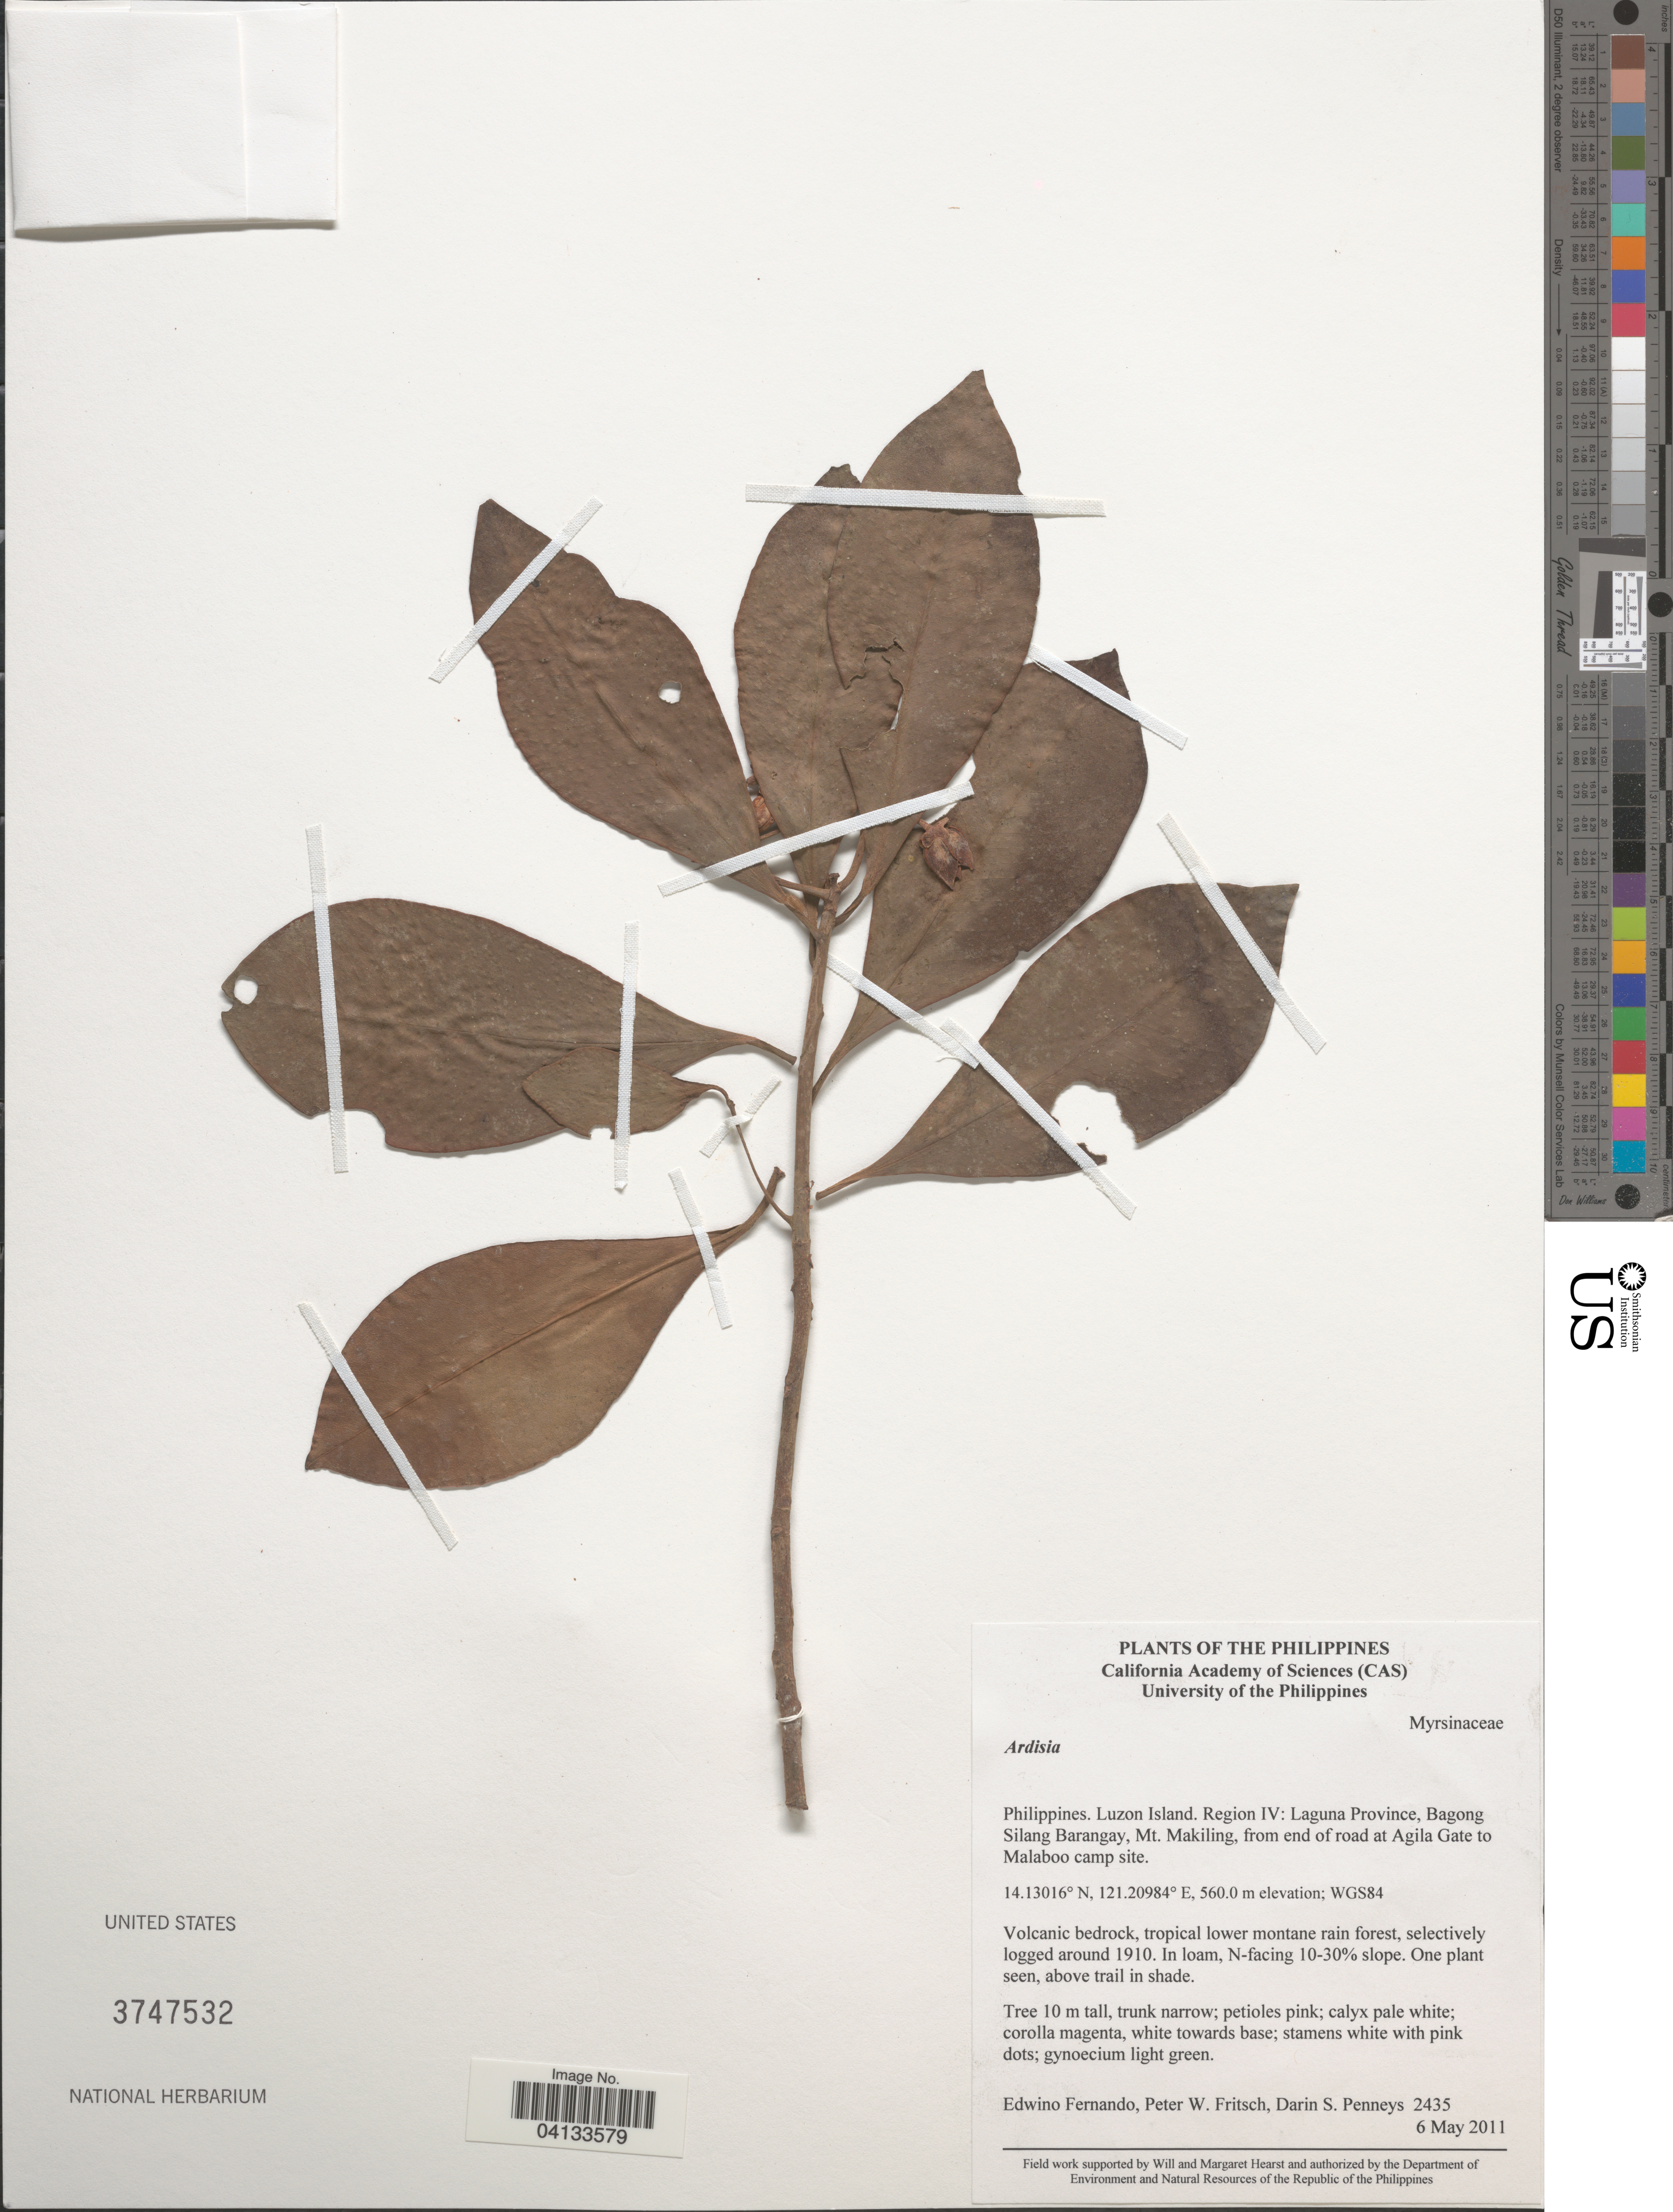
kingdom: Plantae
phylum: Tracheophyta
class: Magnoliopsida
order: Ericales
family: Primulaceae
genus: Ardisia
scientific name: Ardisia sp.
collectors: E. S. Fernando, P. W. Fritsch & D. S. Penneys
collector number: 2435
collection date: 2011-05-06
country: Philippines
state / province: Calabarzon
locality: Luzon Island. Region IV: Laguna Province, Bagong Silang Barangay, Mt. Makiling, from end of road at Agila Gate to Malaboo camp site. WGS84.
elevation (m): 560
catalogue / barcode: US 3747532